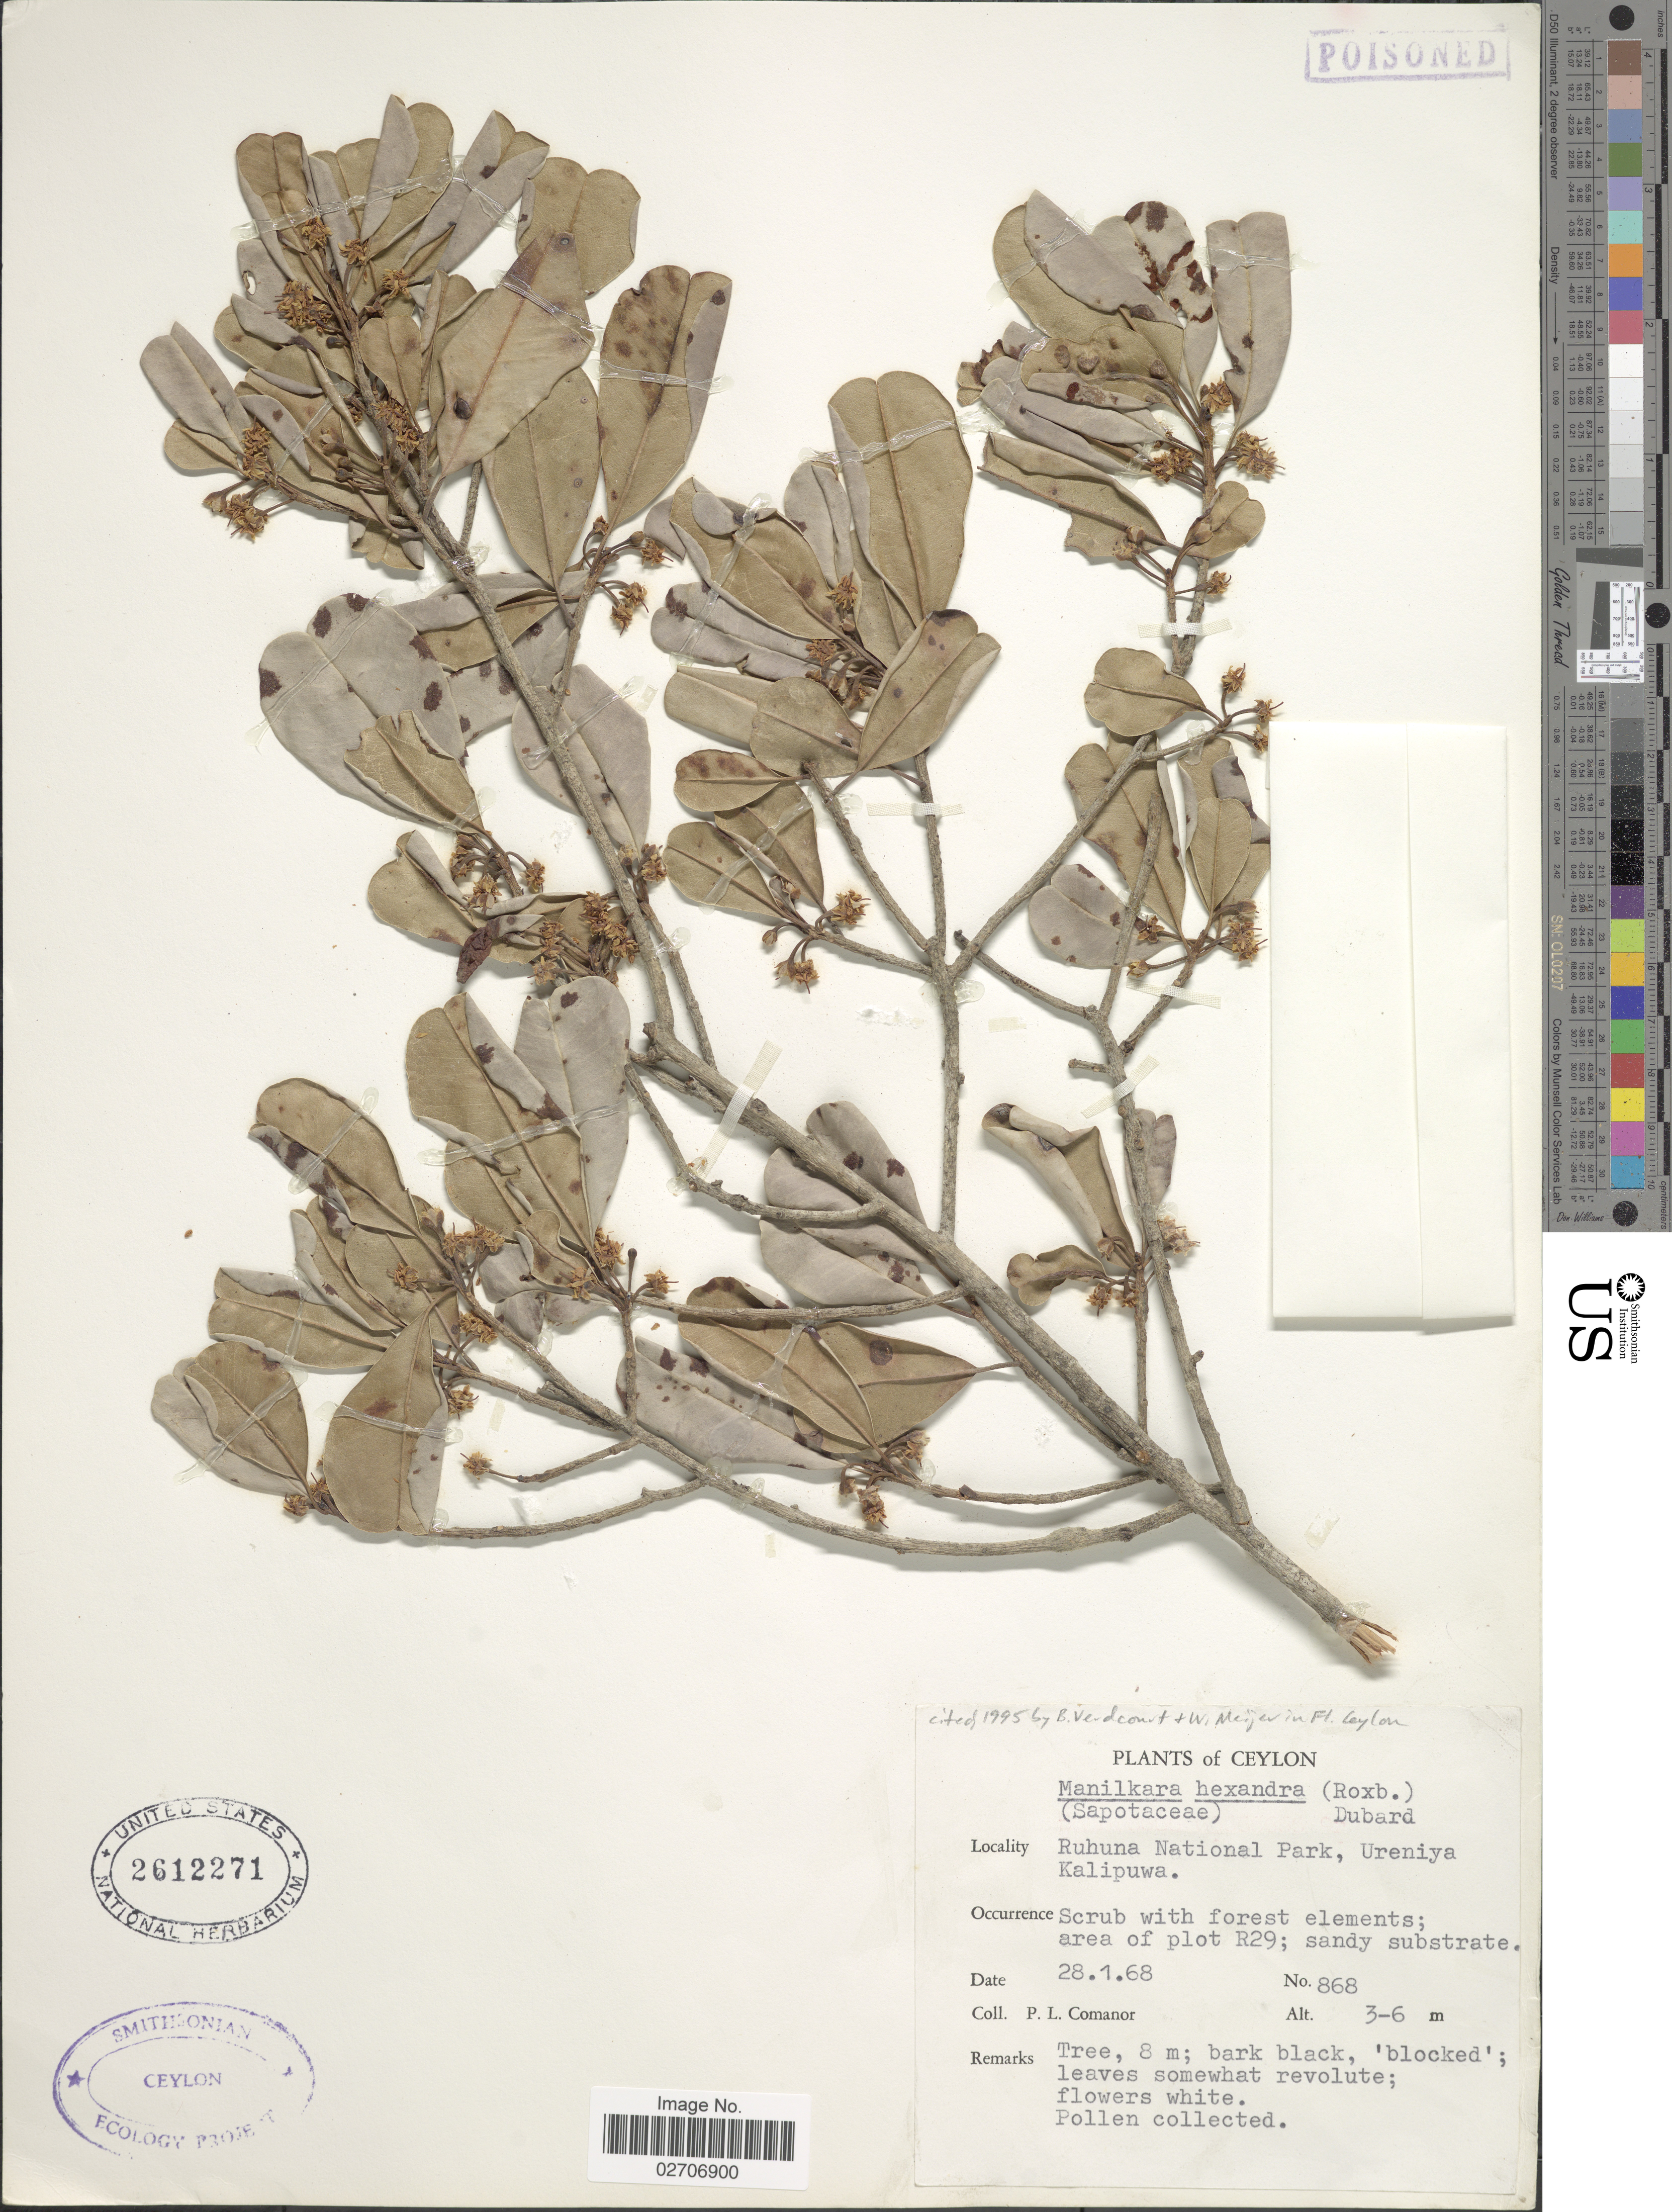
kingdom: Plantae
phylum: Tracheophyta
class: Magnoliopsida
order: Ericales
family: Sapotaceae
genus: Manilkara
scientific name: Manilkara hexandra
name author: (Roxb.) Dubard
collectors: P. Comanor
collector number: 868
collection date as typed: Transcribed d/m/y: 28/1/68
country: Sri Lanka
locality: Ceylon, Ruhuna National Park, Ureniya Kalipuwa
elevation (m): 3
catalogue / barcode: US 2612271